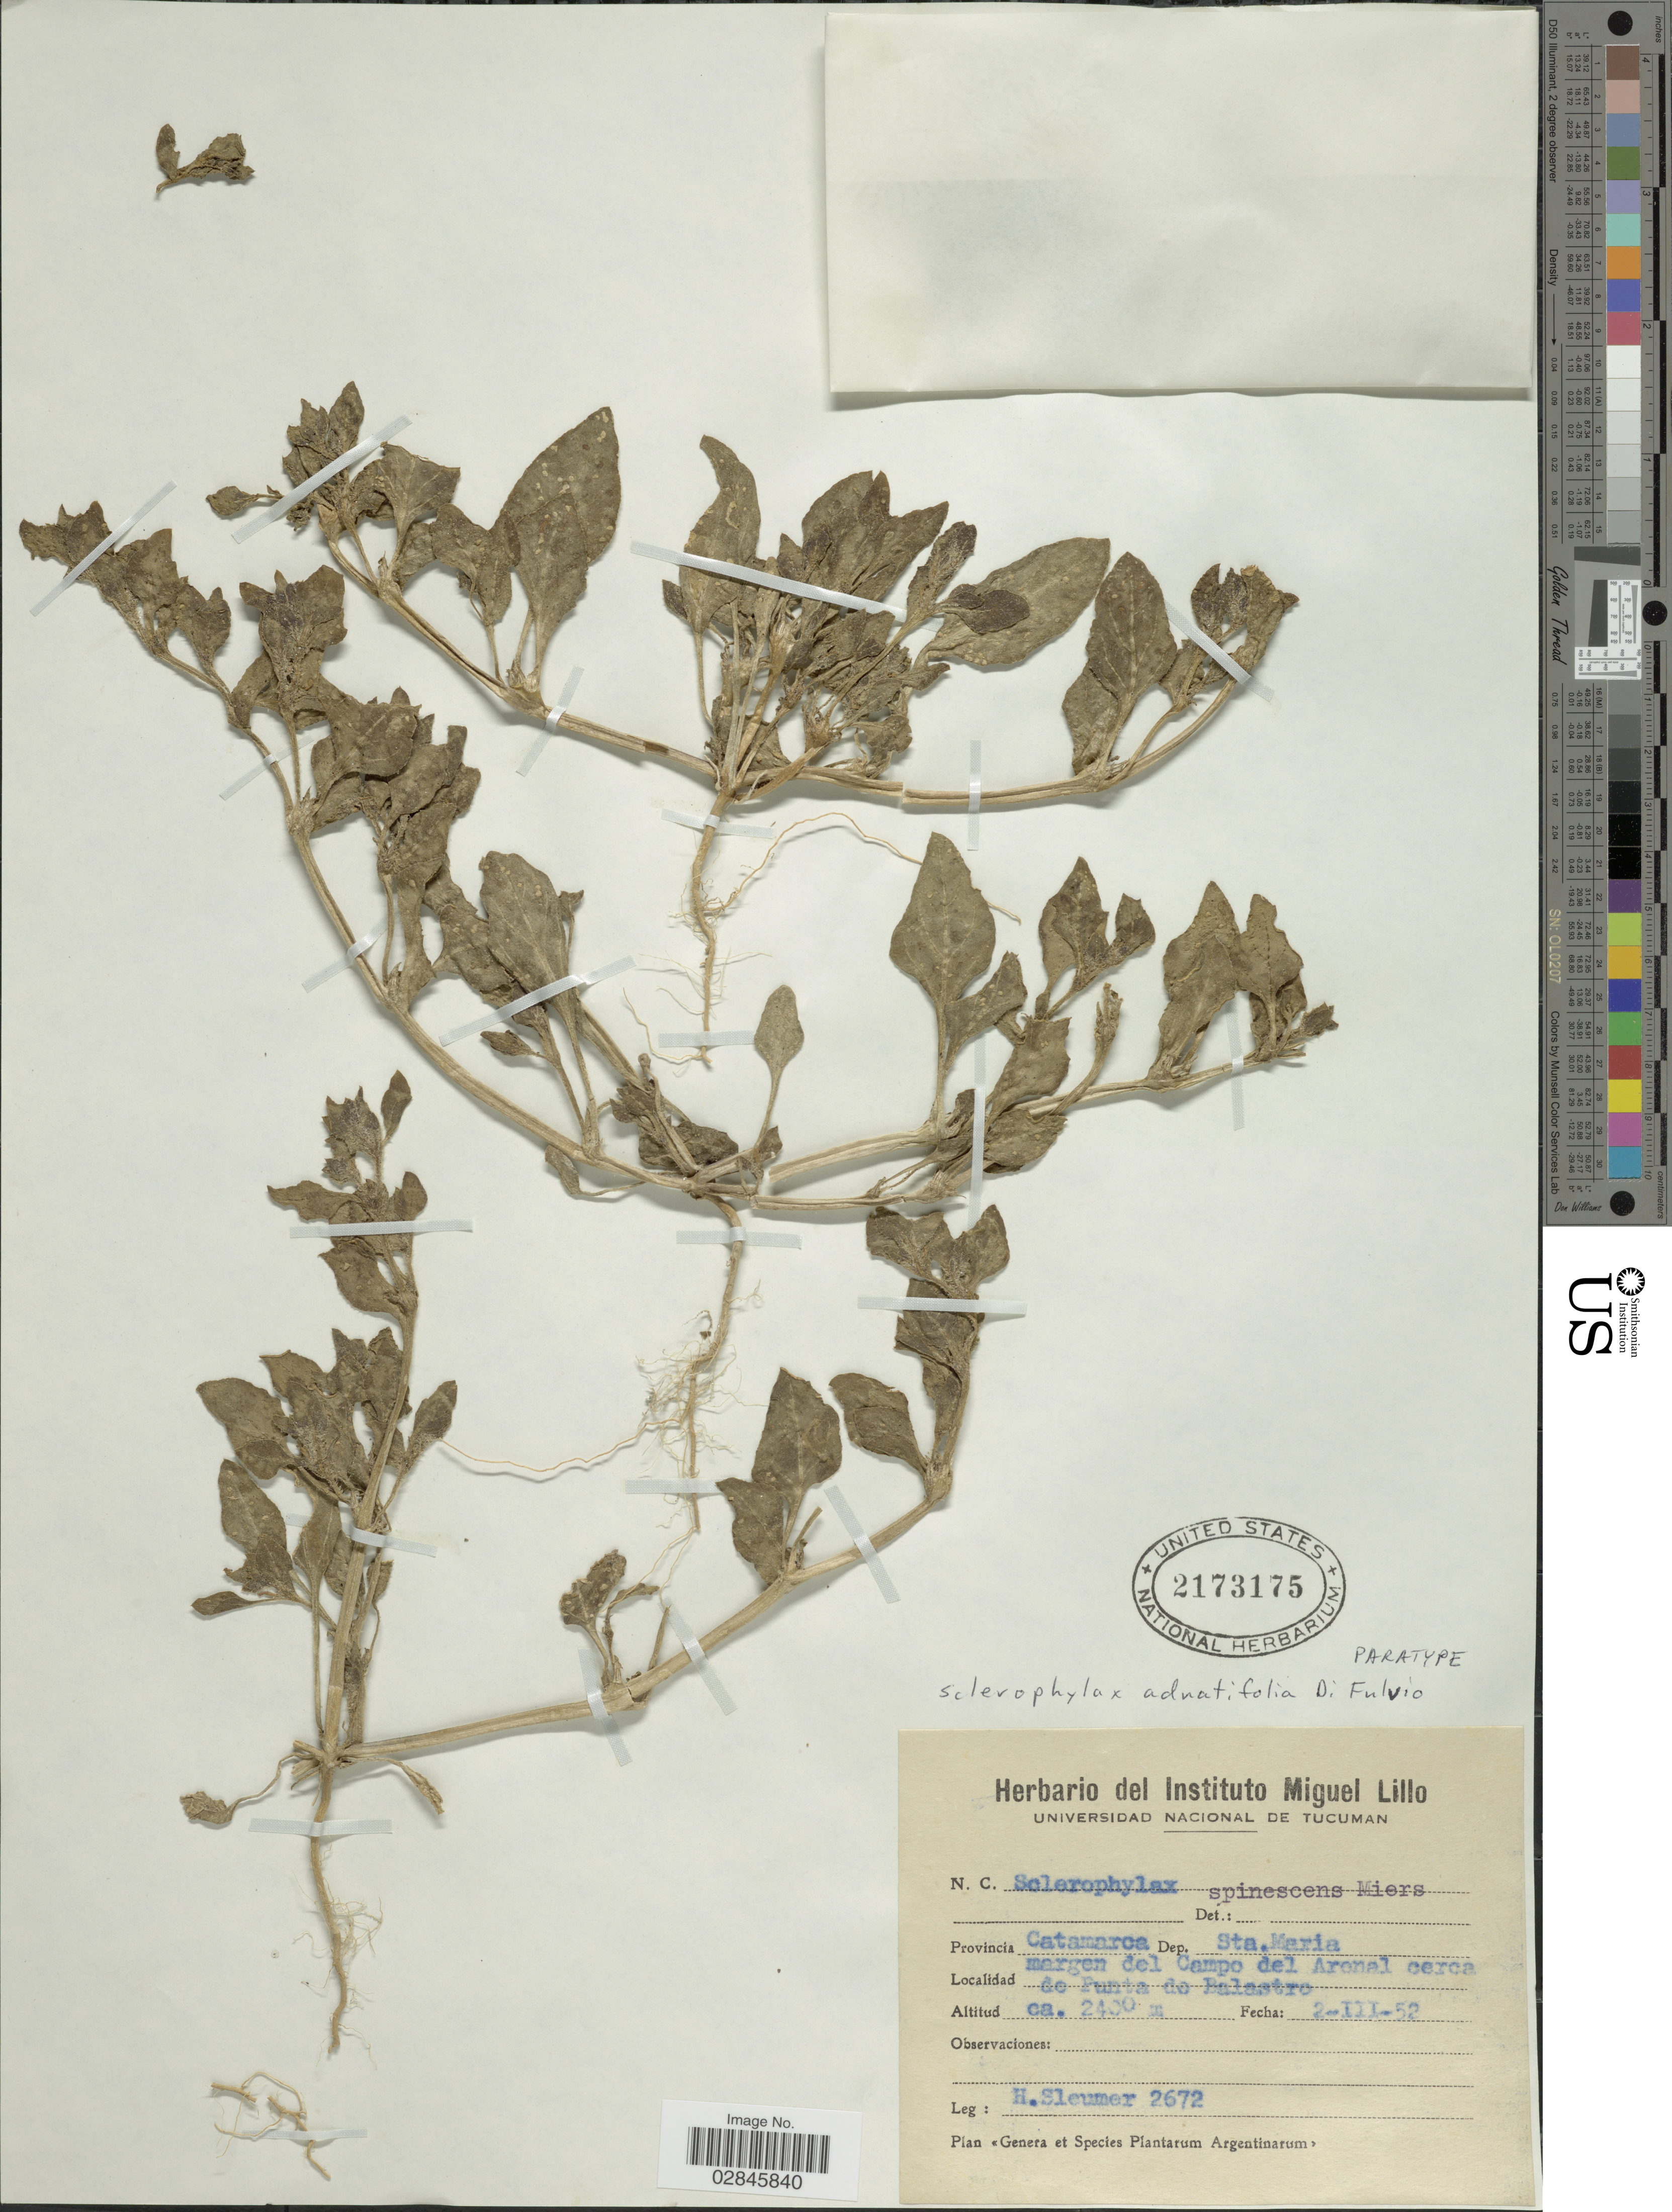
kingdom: Plantae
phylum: Tracheophyta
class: Magnoliopsida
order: Solanales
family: Solanaceae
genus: Sclerophylax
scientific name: Sclerophylax adnatifolia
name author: Di Fulvio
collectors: H. O. Sleumer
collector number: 2672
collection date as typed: Transcribed d/m/y: 2/3/52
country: Argentina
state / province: Catamarca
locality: Dep. Sta. Maria, margen del Campo del Arenal cerca de Punta de Balastro.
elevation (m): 2400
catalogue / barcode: US 2173175